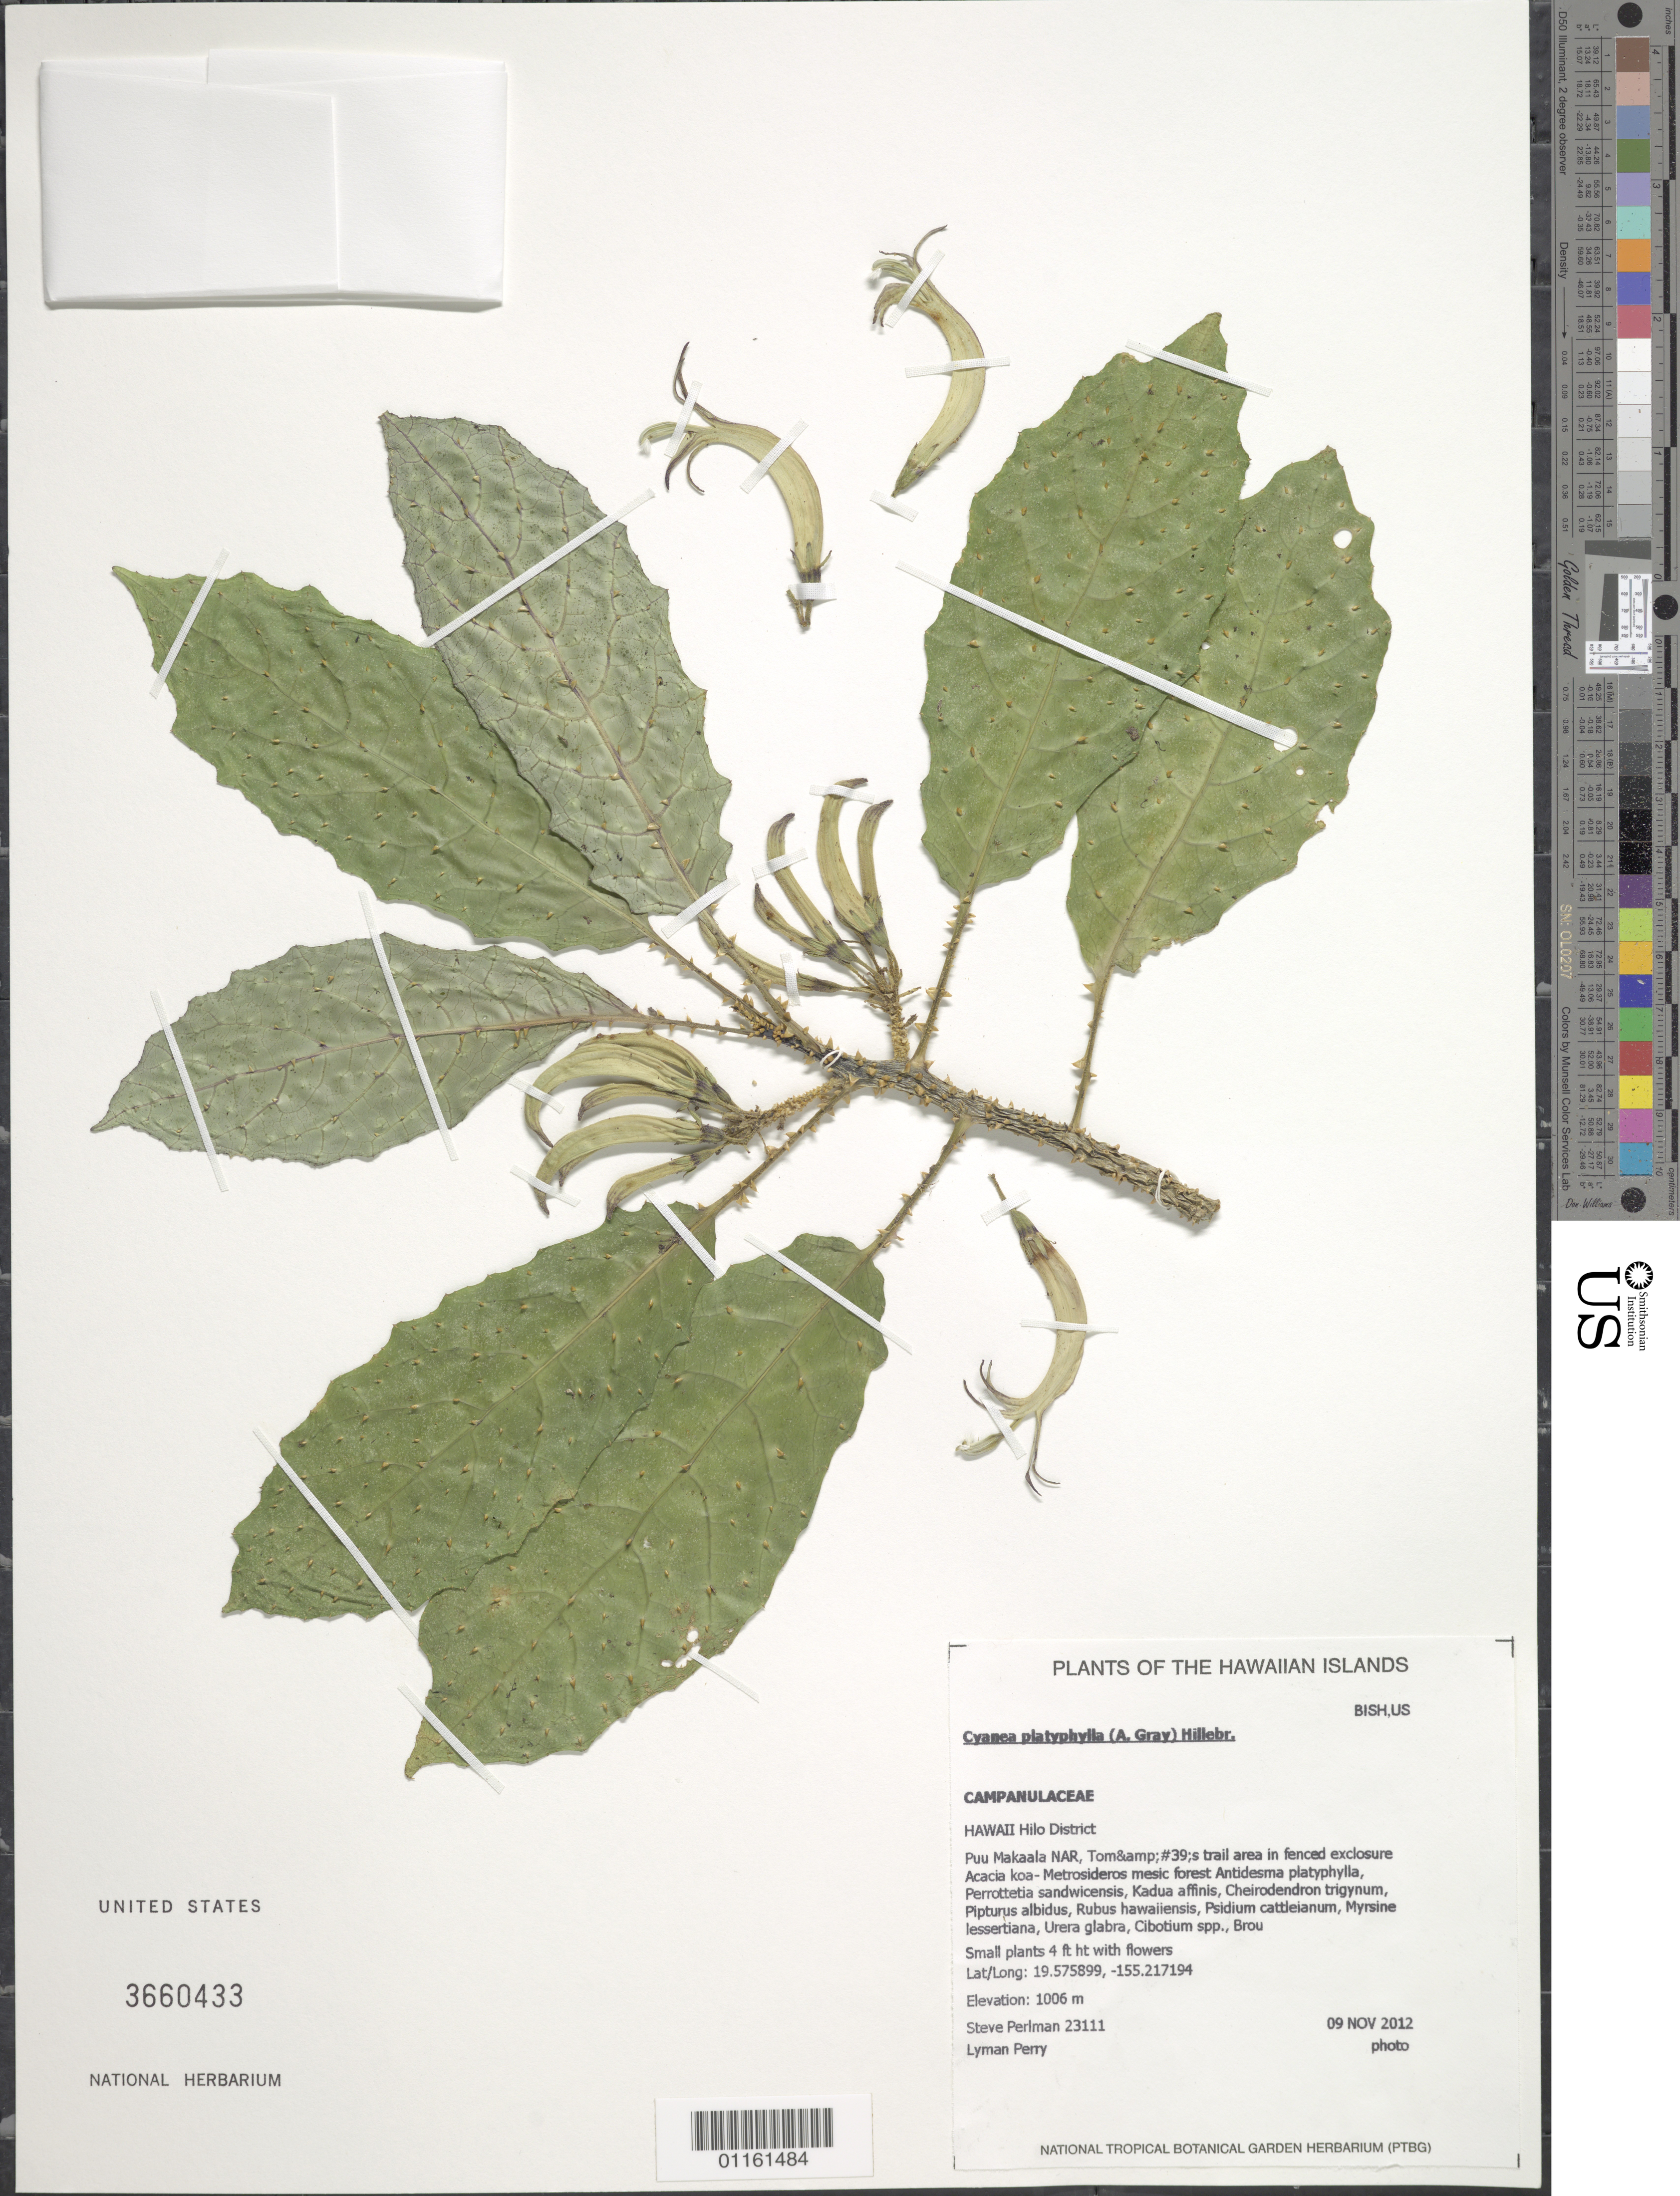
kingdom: Plantae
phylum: Tracheophyta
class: Magnoliopsida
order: Asterales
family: Campanulaceae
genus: Cyanea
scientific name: Cyanea platyphylla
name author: (A. Gray) Hillebr.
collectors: S. P. Perlman & L. Perry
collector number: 23111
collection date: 2012-11-09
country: United States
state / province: Hawaii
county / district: Hawaii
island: Hawaii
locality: Hilo District, Puu Makaala NAR.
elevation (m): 1006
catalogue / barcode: US 3660433